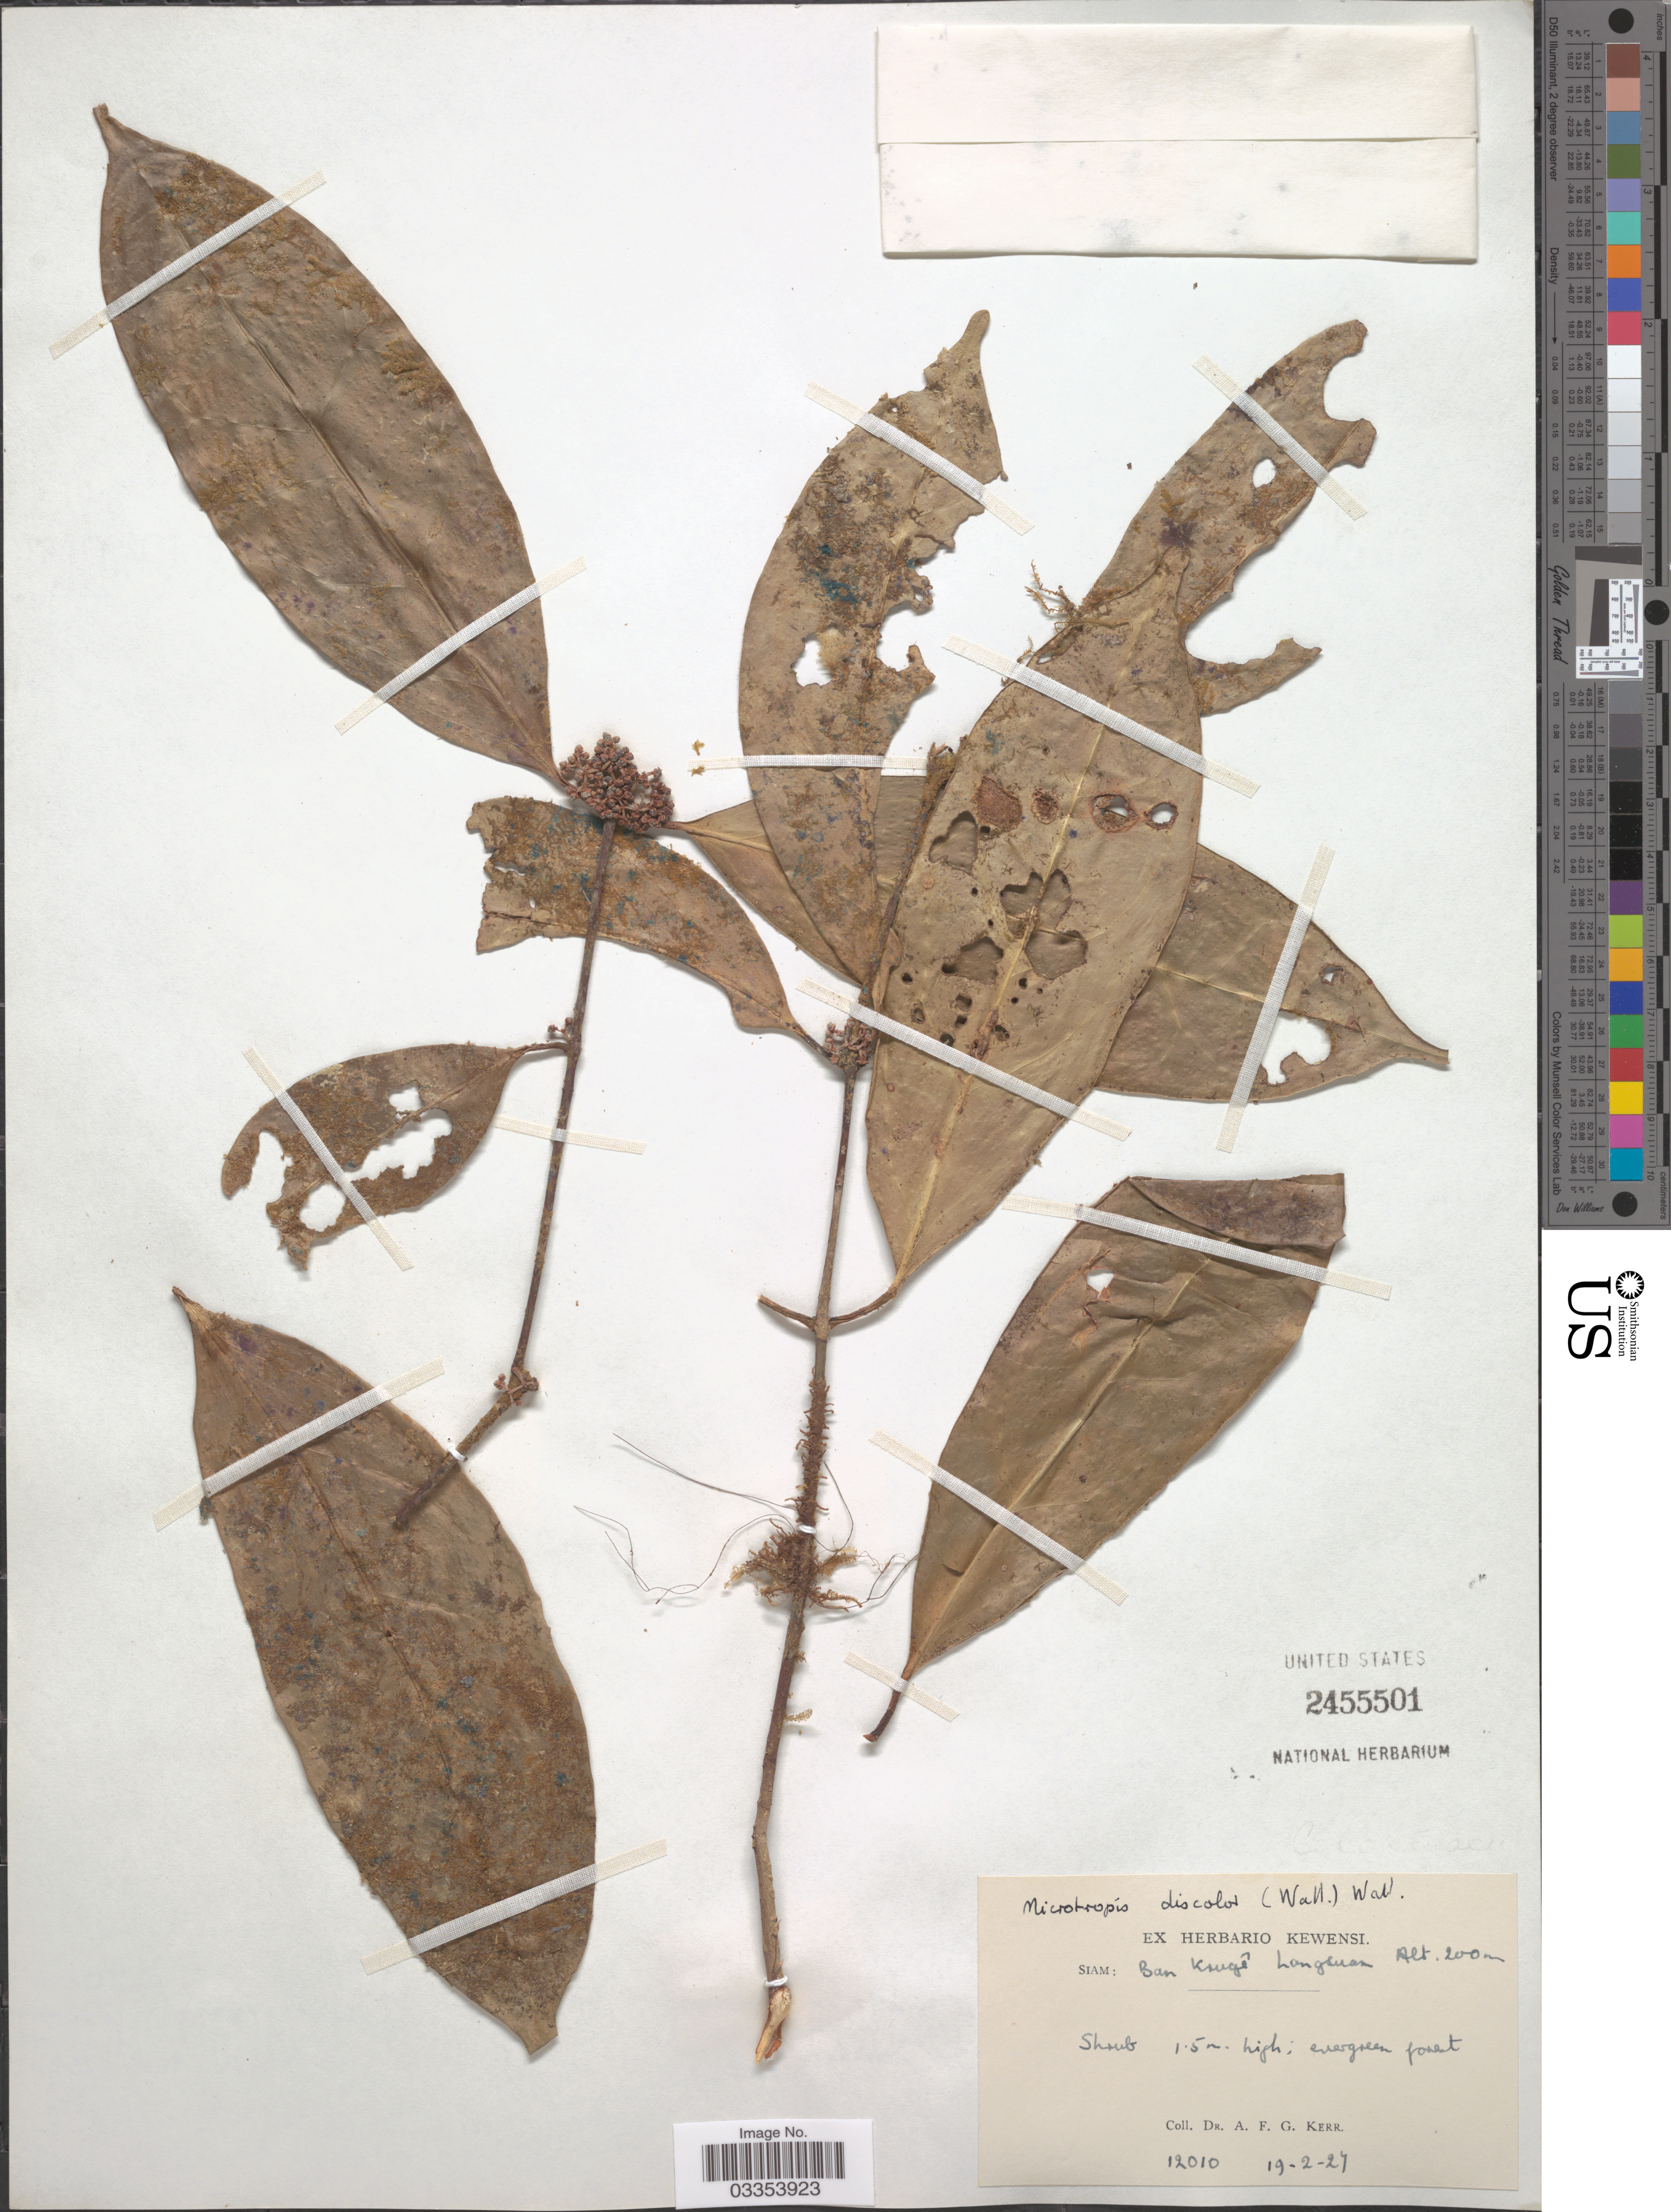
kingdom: Plantae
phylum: Tracheophyta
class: Magnoliopsida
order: Celastrales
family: Celastraceae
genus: Microtropis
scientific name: Microtropis discolor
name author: (Wall.) Arn.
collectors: A. F. G. Kerr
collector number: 12010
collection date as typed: Transcribed d/m/y: 19/2/27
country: Thailand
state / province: Chumpon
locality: Siam: Ban Krugê [interpreted] Langsuan.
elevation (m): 200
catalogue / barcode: US 2455501